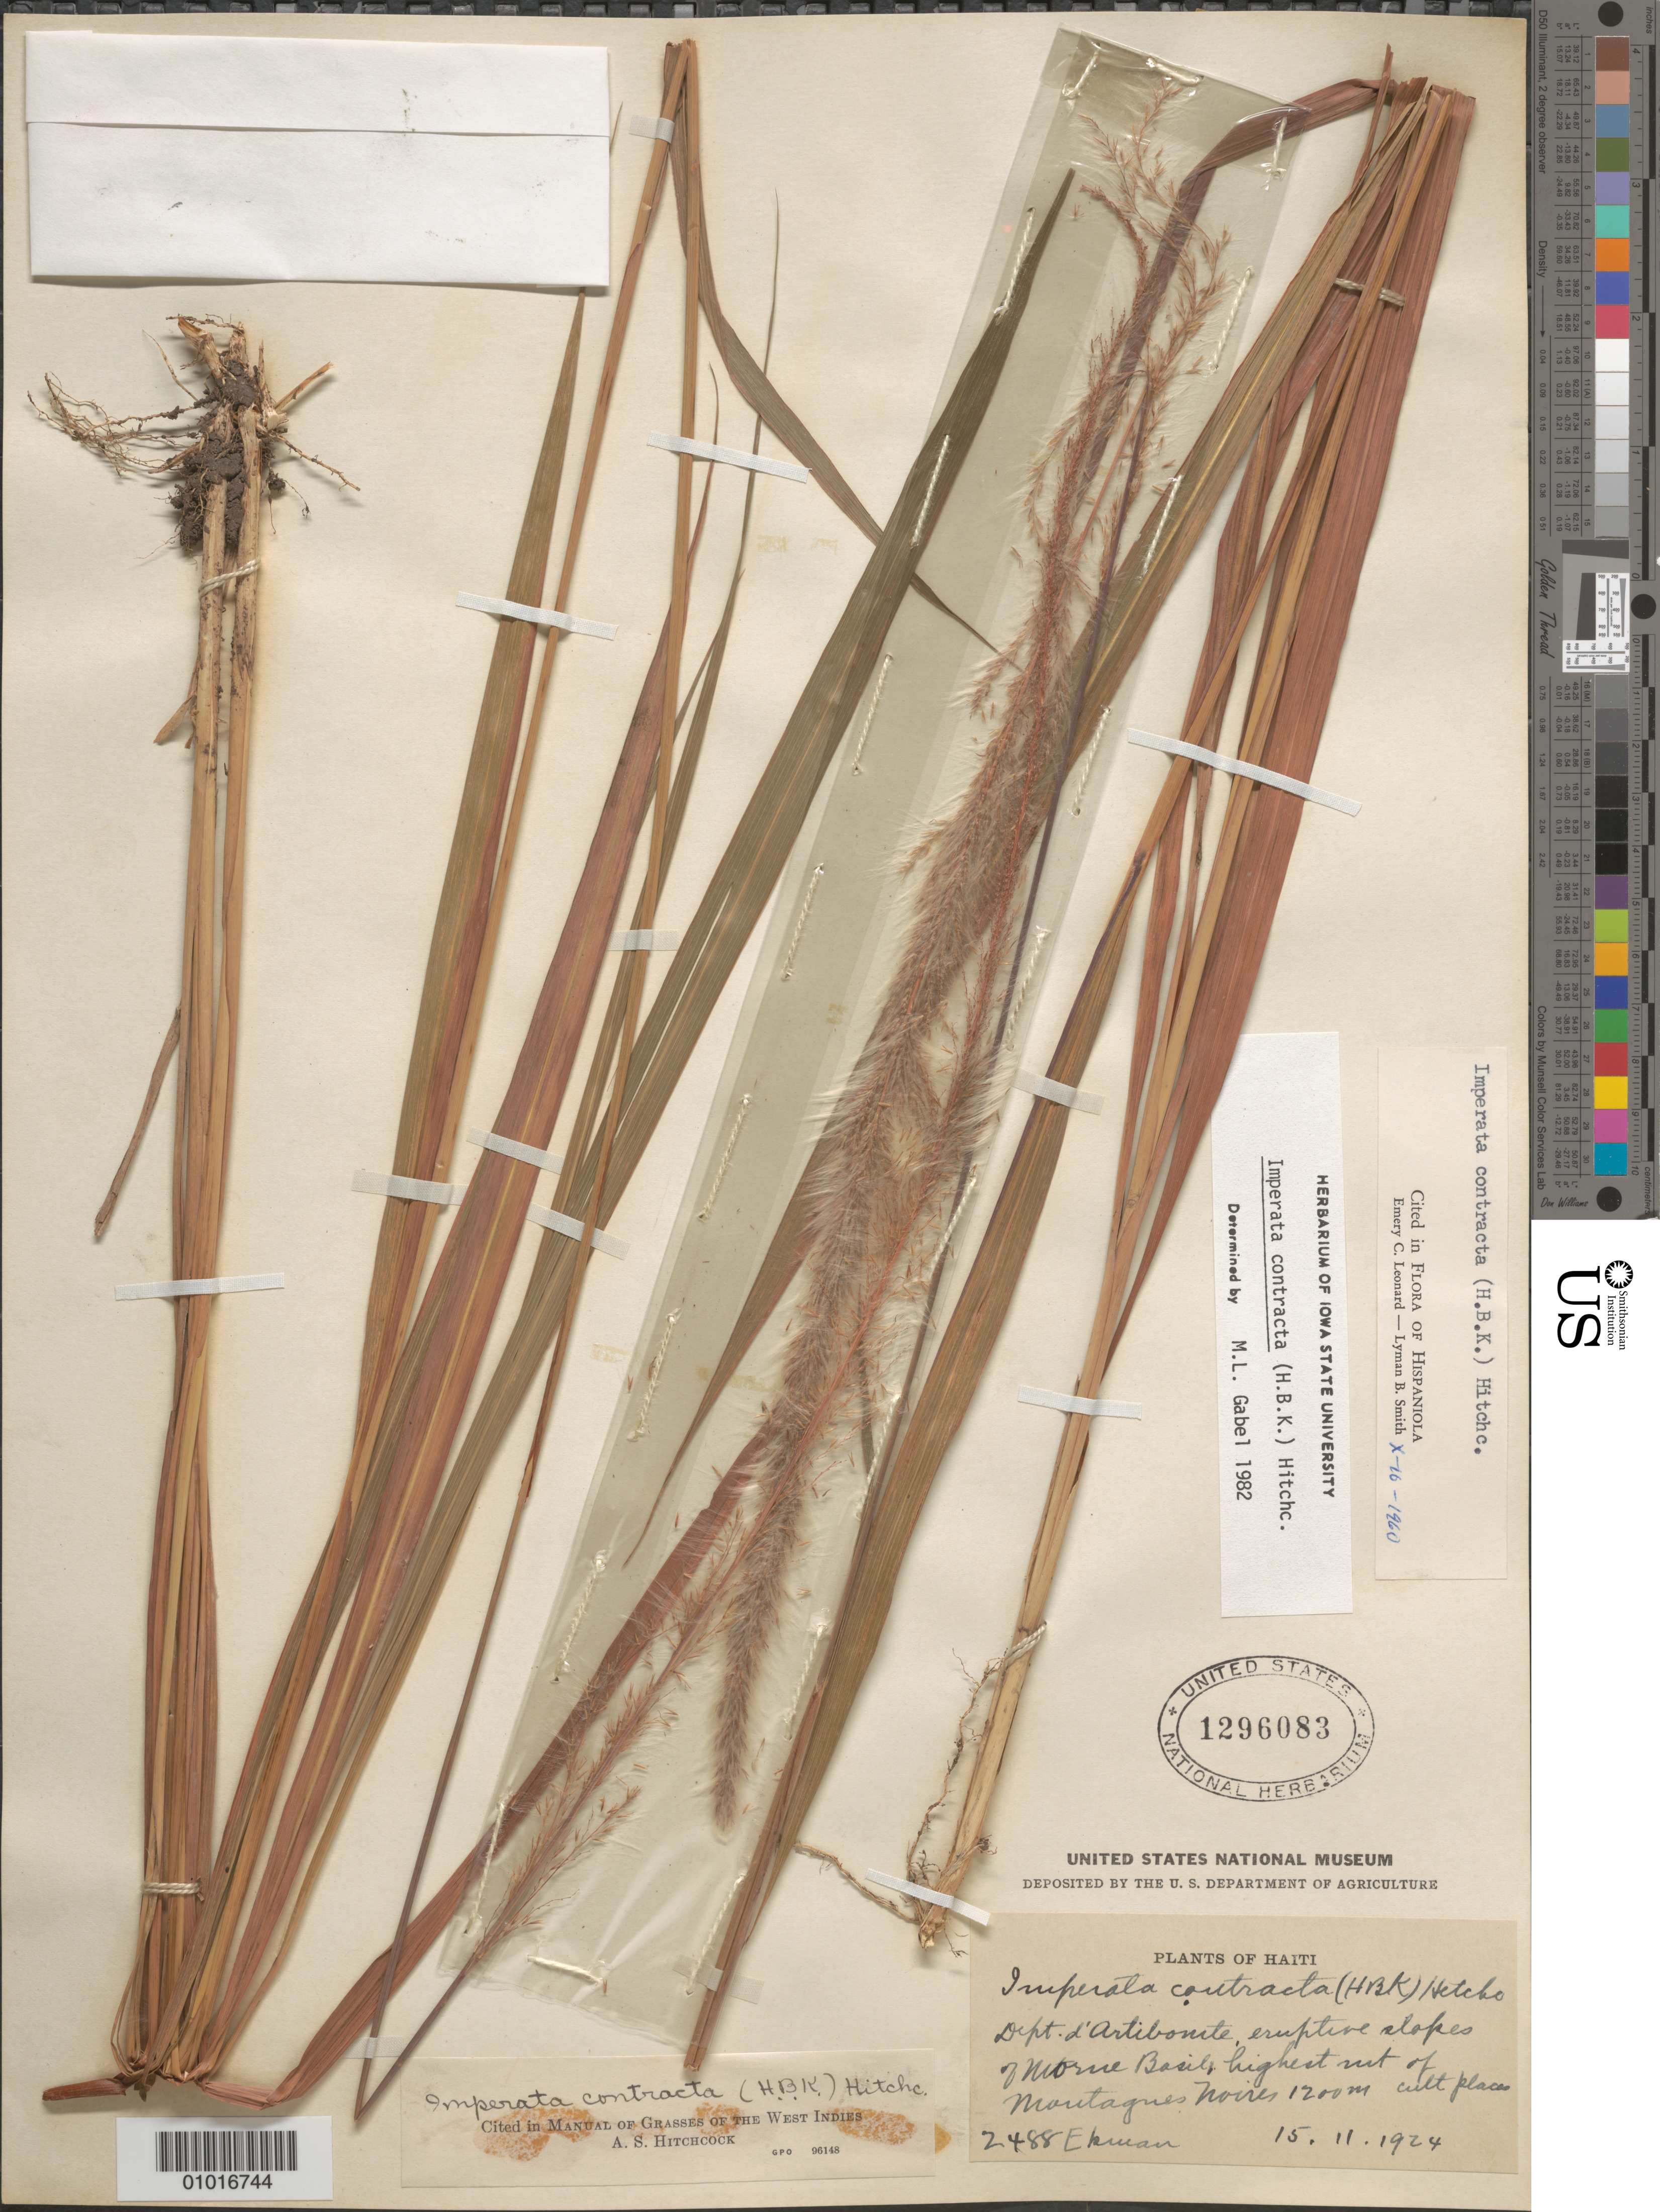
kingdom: Plantae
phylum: Tracheophyta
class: Liliopsida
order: Poales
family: Poaceae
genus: Imperata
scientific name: Imperata contracta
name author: (Kunth) Hitchc.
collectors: E. L. Ekman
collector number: H 2488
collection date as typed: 15 Nov 1924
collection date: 1924-11-15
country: Haiti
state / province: Artibonite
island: Hispaniola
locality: Eruptive slopes of Morne Basil, highest not of Montagnes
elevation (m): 1200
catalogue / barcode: US 1296083